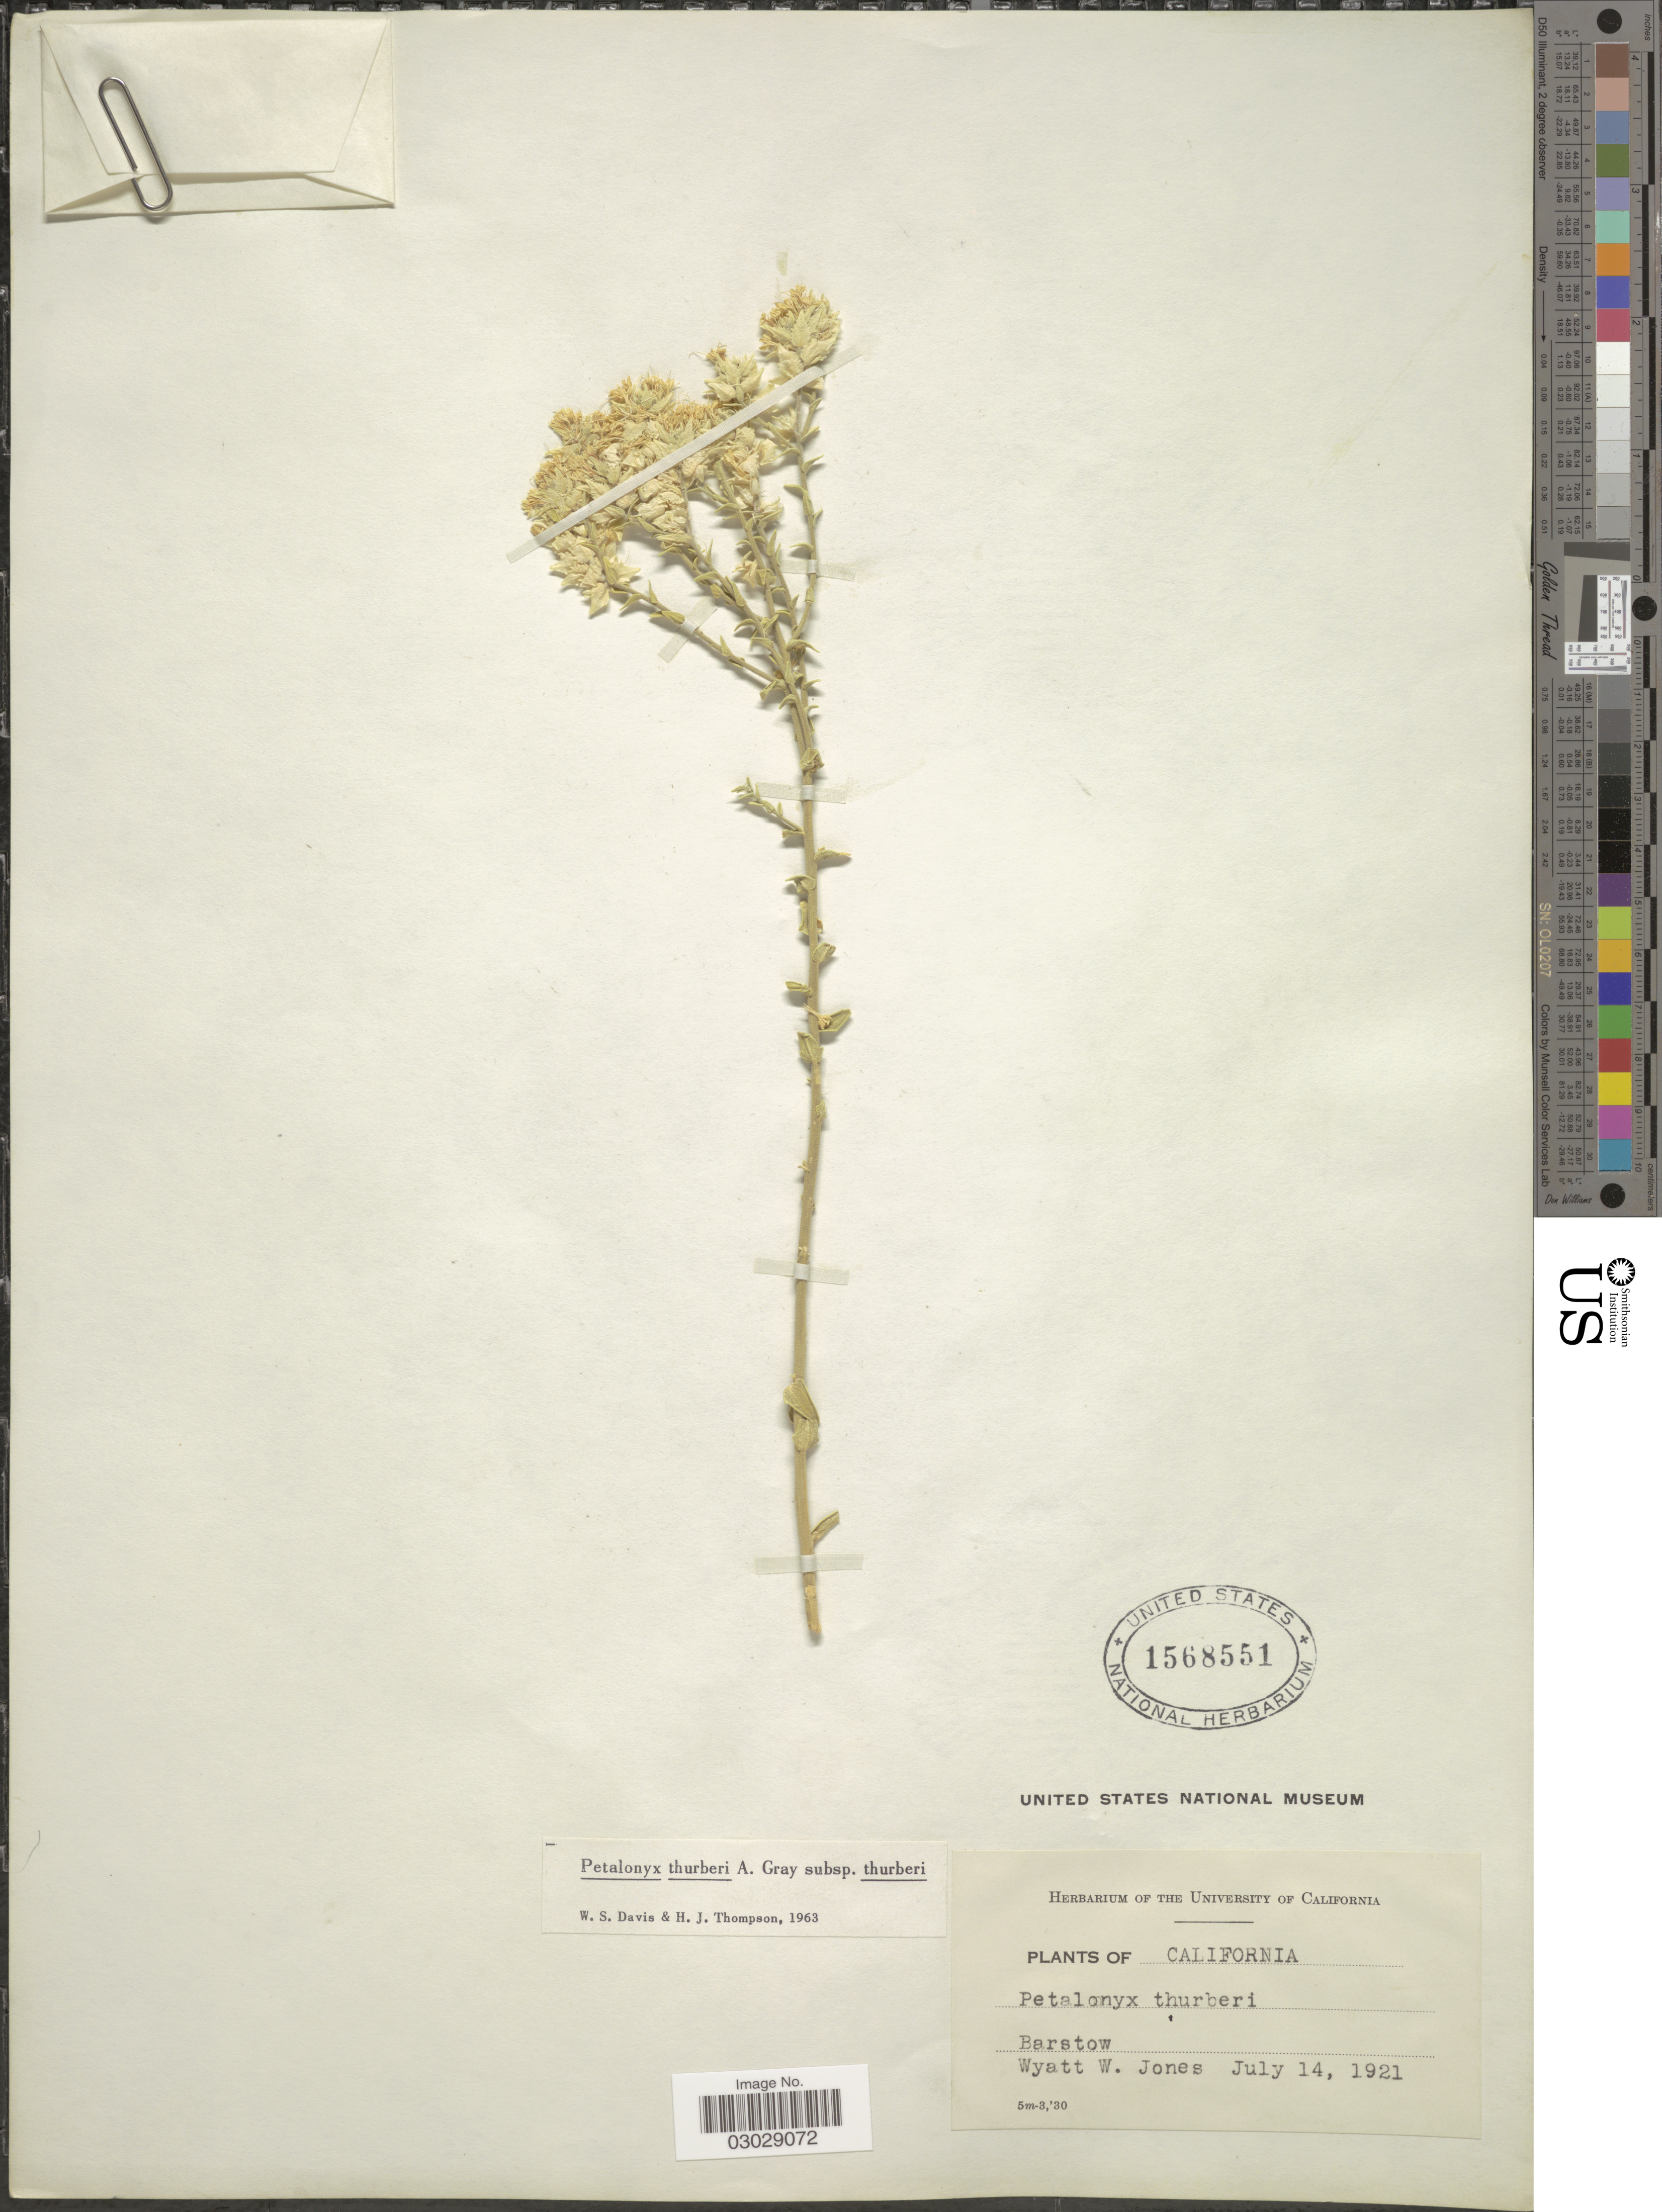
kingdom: Plantae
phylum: Tracheophyta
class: Magnoliopsida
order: Cornales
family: Loasaceae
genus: Petalonyx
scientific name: Petalonyx thurberi subsp. thurberi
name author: A. Gray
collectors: W. W. Jones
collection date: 1921-07-14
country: United States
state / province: California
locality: Barstow.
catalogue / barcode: US 1568551